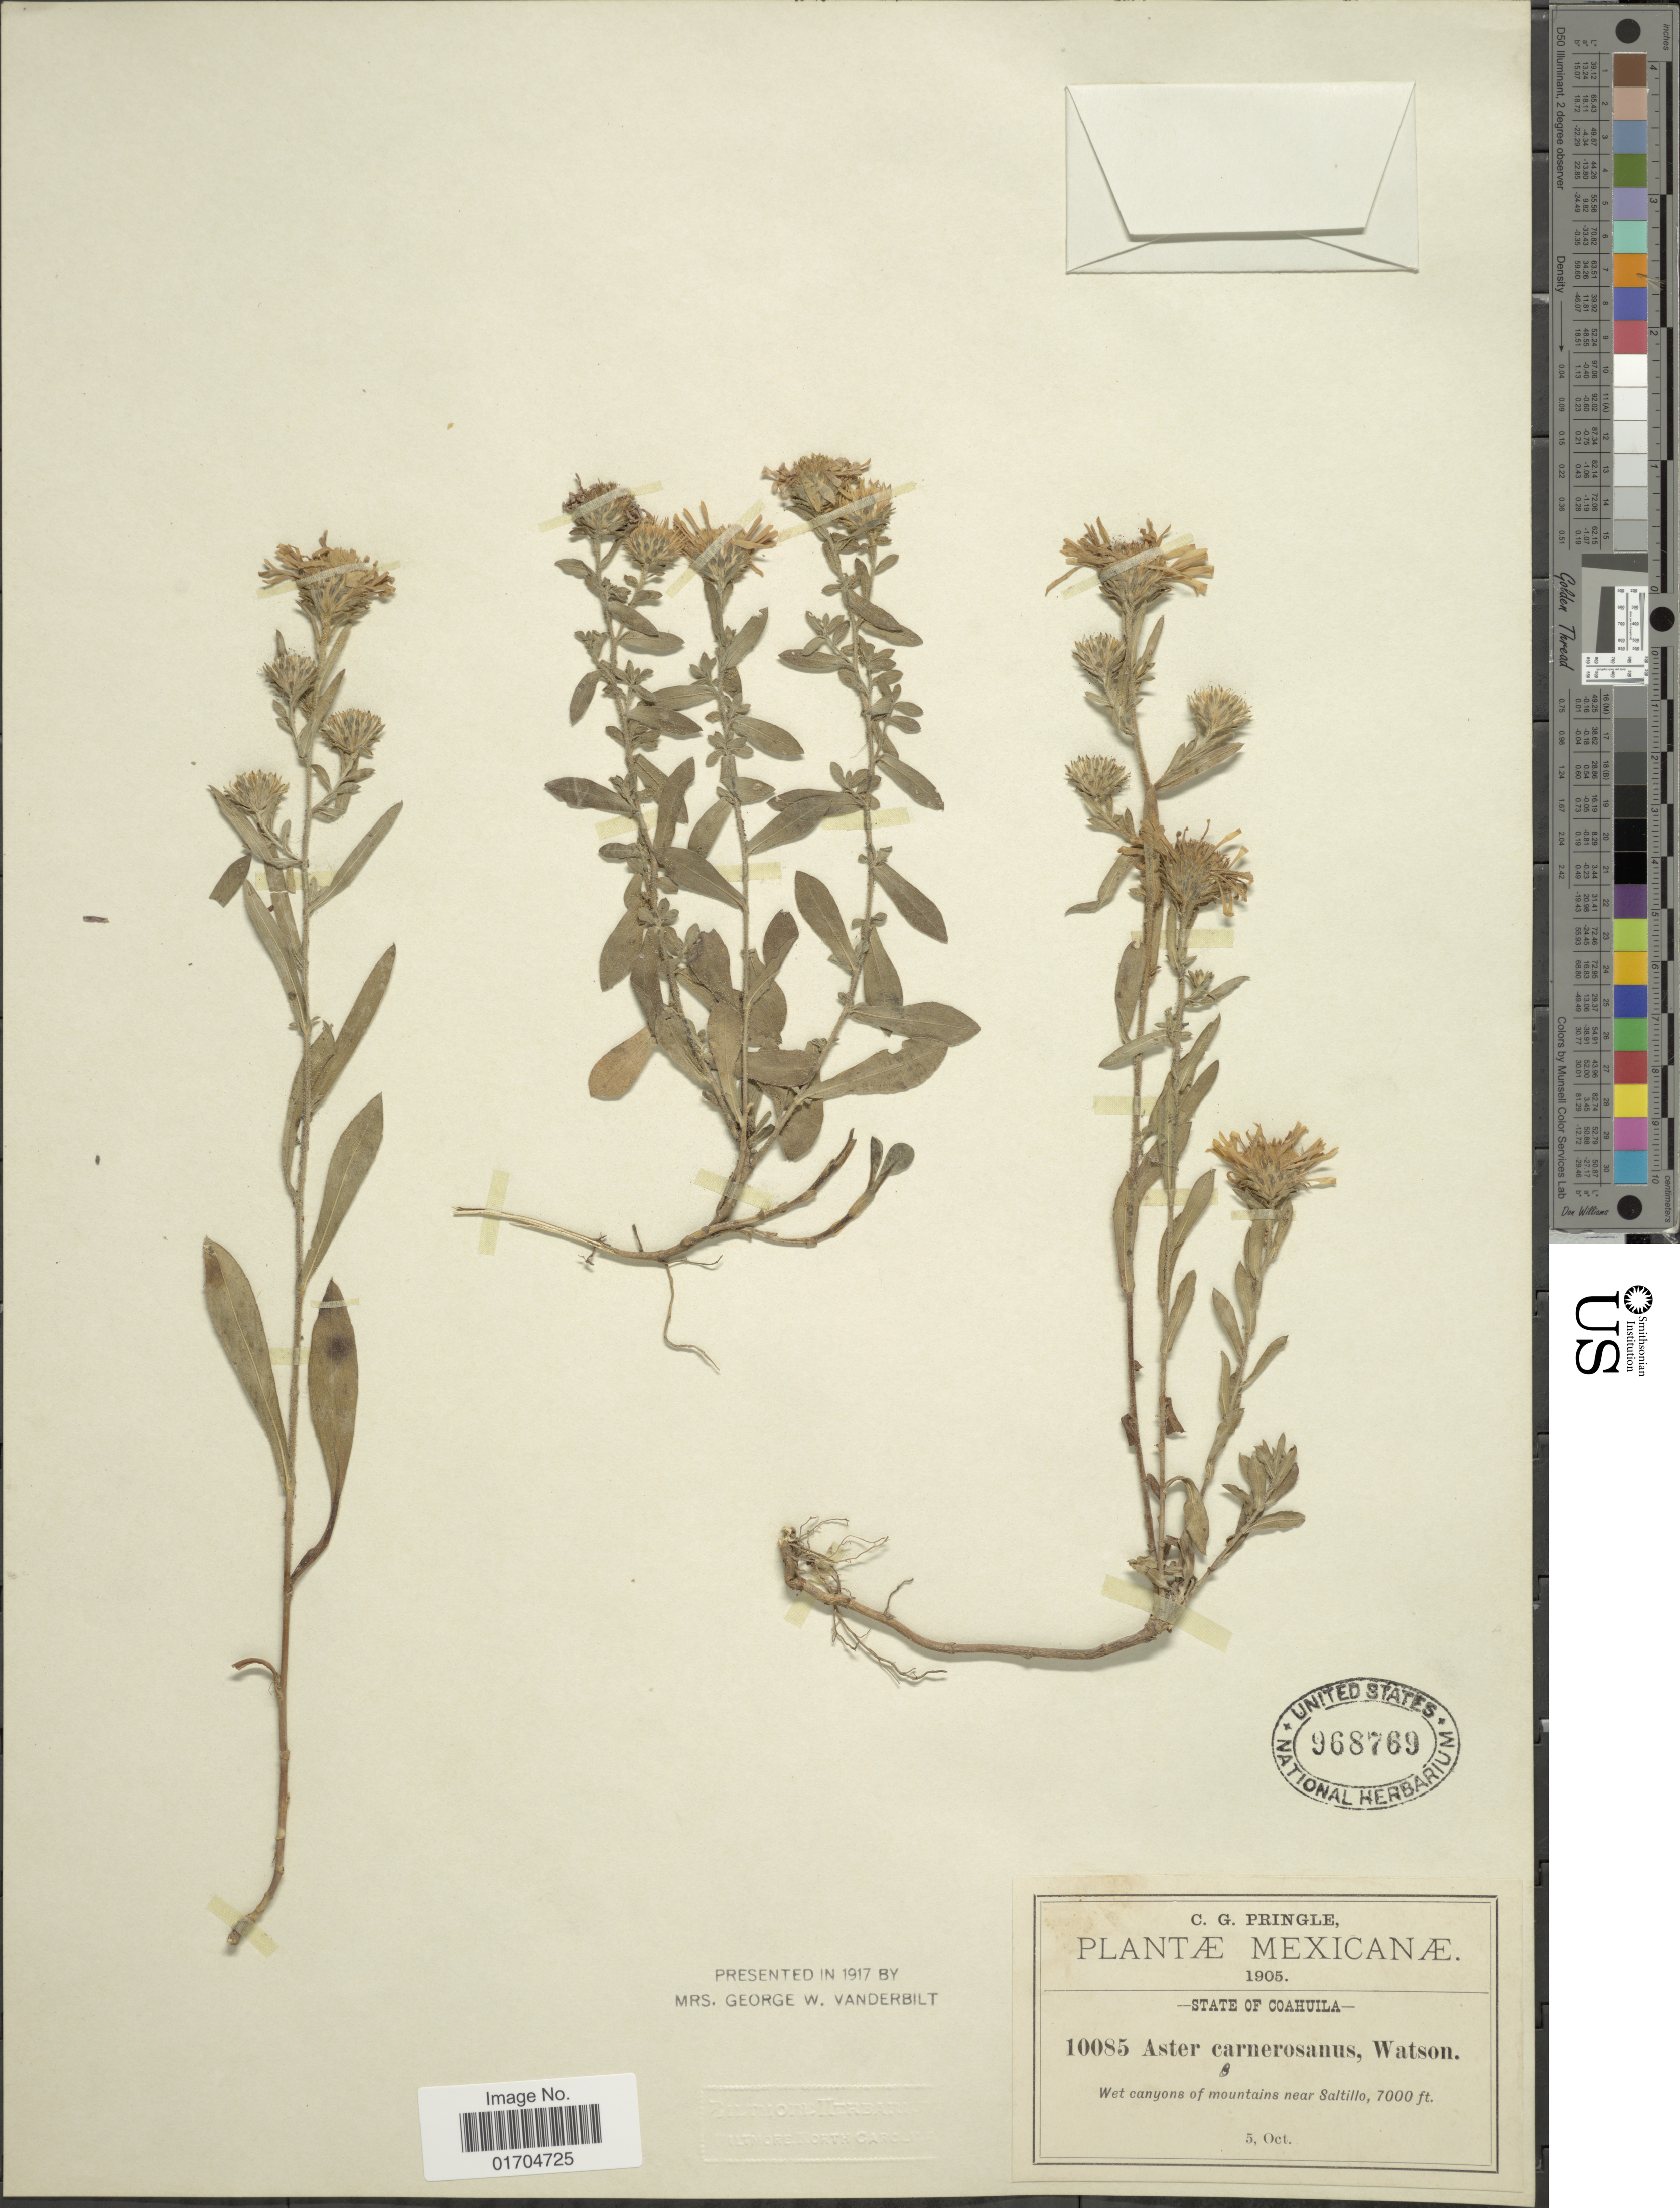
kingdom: Plantae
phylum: Tracheophyta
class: Magnoliopsida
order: Asterales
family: Asteraceae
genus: Symphyotrichum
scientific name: Symphyotrichum carnerosanum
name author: (S. Watson) G.L. Nesom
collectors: C. G. Pringle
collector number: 10085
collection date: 1905-10-05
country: Mexico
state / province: Coahuila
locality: Mexicanae. State of Coahuila. Wet canyons of mountains near Saltillo.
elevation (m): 2134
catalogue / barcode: US 968769